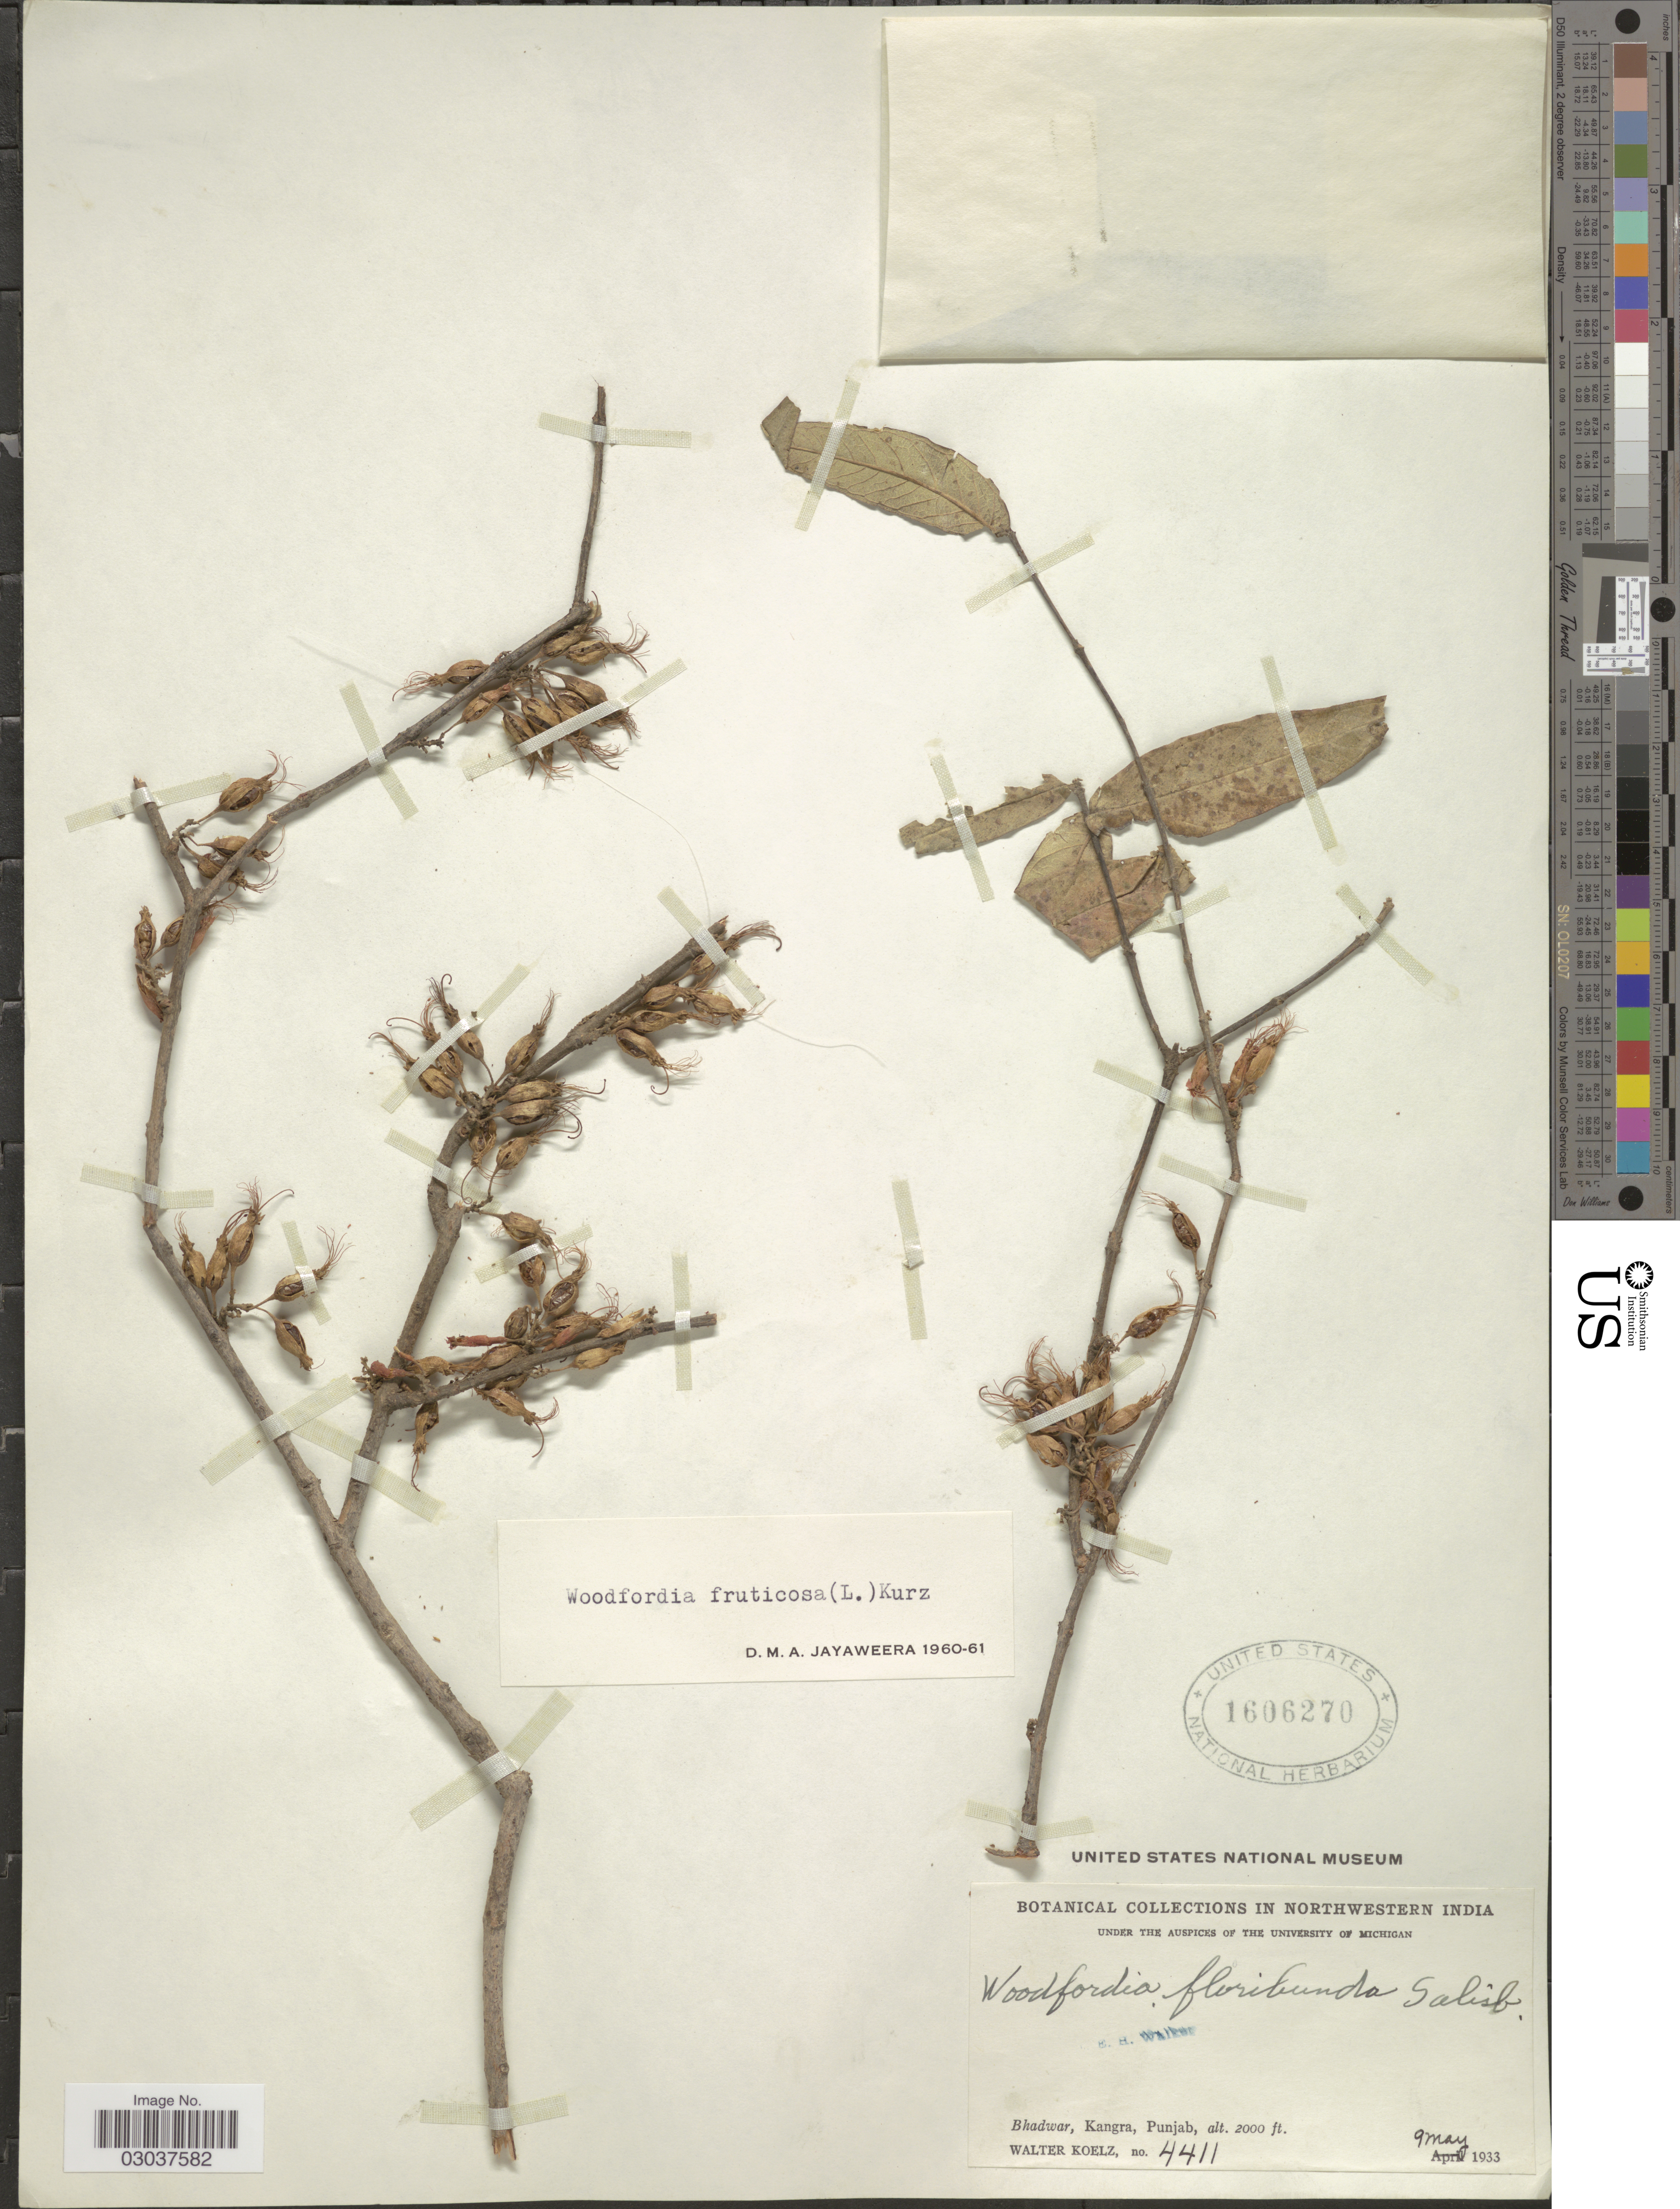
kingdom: Plantae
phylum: Tracheophyta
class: Magnoliopsida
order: Myrtales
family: Lythraceae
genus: Woodfordia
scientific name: Woodfordia fruticosa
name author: (L.) Kurz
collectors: W. N. Koelz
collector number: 4411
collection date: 1933-05-09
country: India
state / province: Himachal Pradesh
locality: Northwestern India. Bhadwar, Kangra, Punjab.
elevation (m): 610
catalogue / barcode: US 1606270